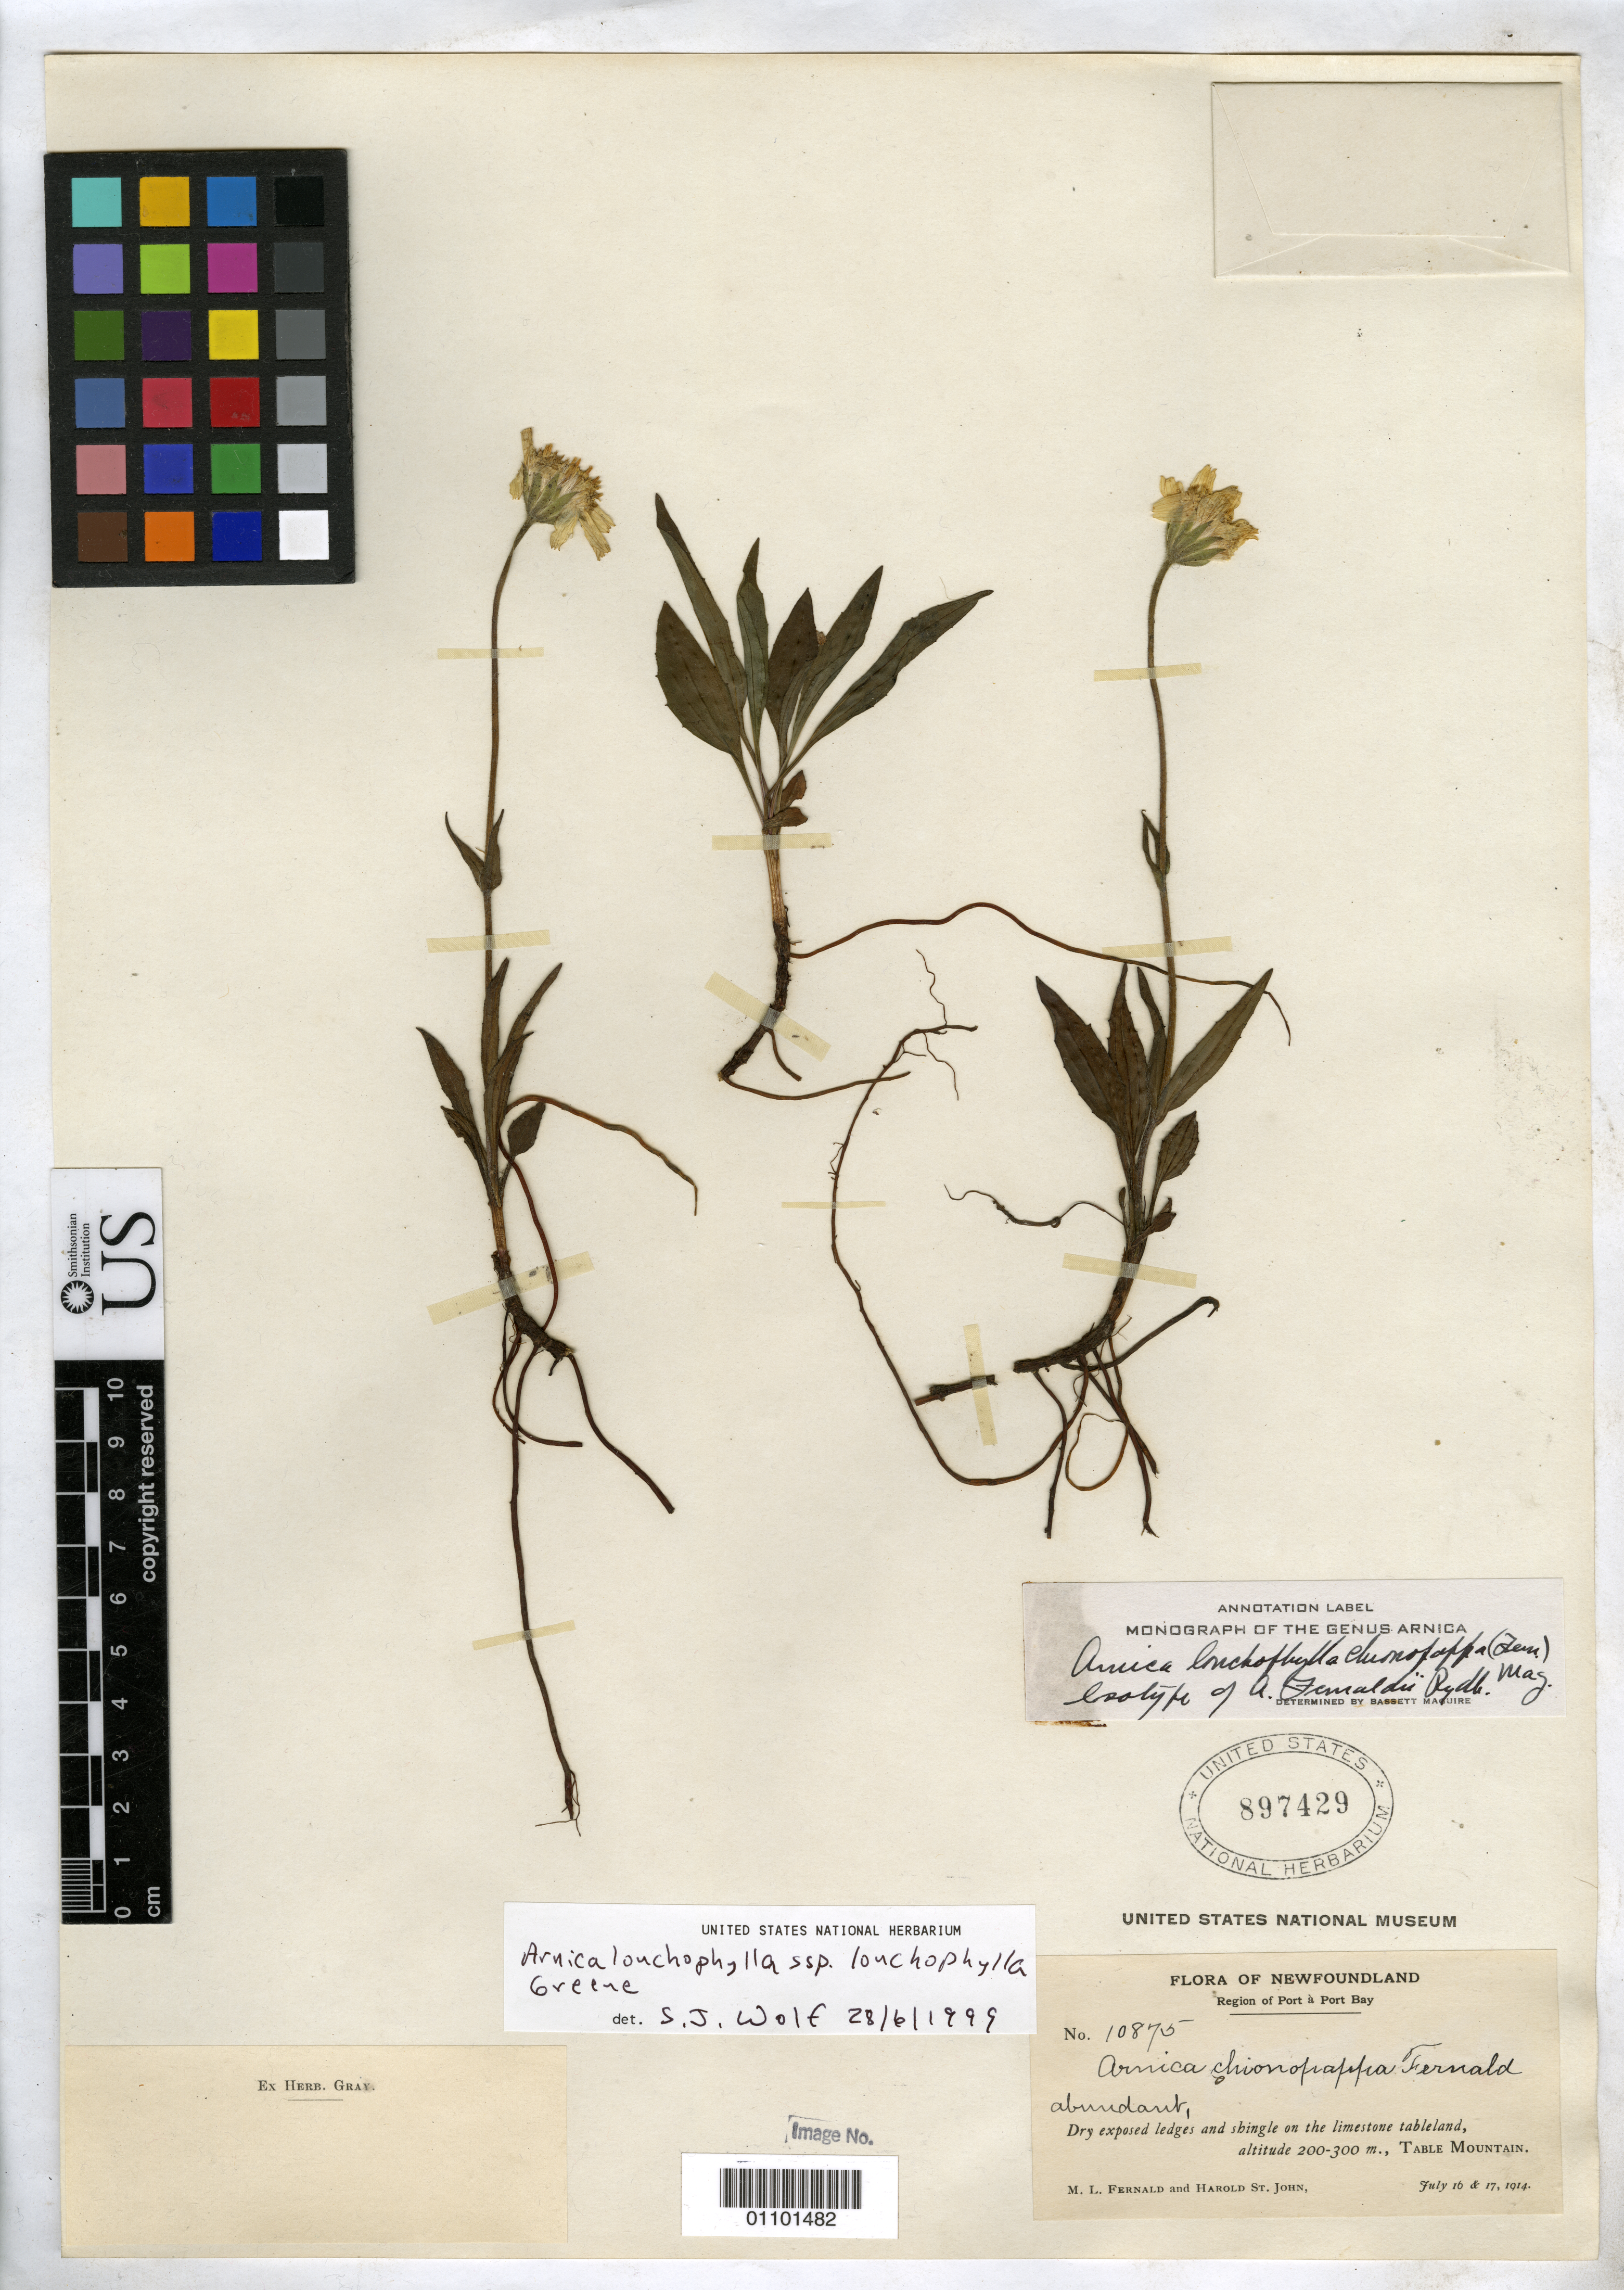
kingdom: Plantae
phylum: Tracheophyta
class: Magnoliopsida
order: Asterales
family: Asteraceae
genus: Arnica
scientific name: Arnica fernaldii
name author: Rydb.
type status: Isotype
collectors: M. L. Fernald & H. St. John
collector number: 10875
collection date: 1914-02-16,1914-02-17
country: Canada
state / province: Newfoundland and Labrador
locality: Dry exposed ledges and shingles on the limestone tableland, Table Mt.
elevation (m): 200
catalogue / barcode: US 897429